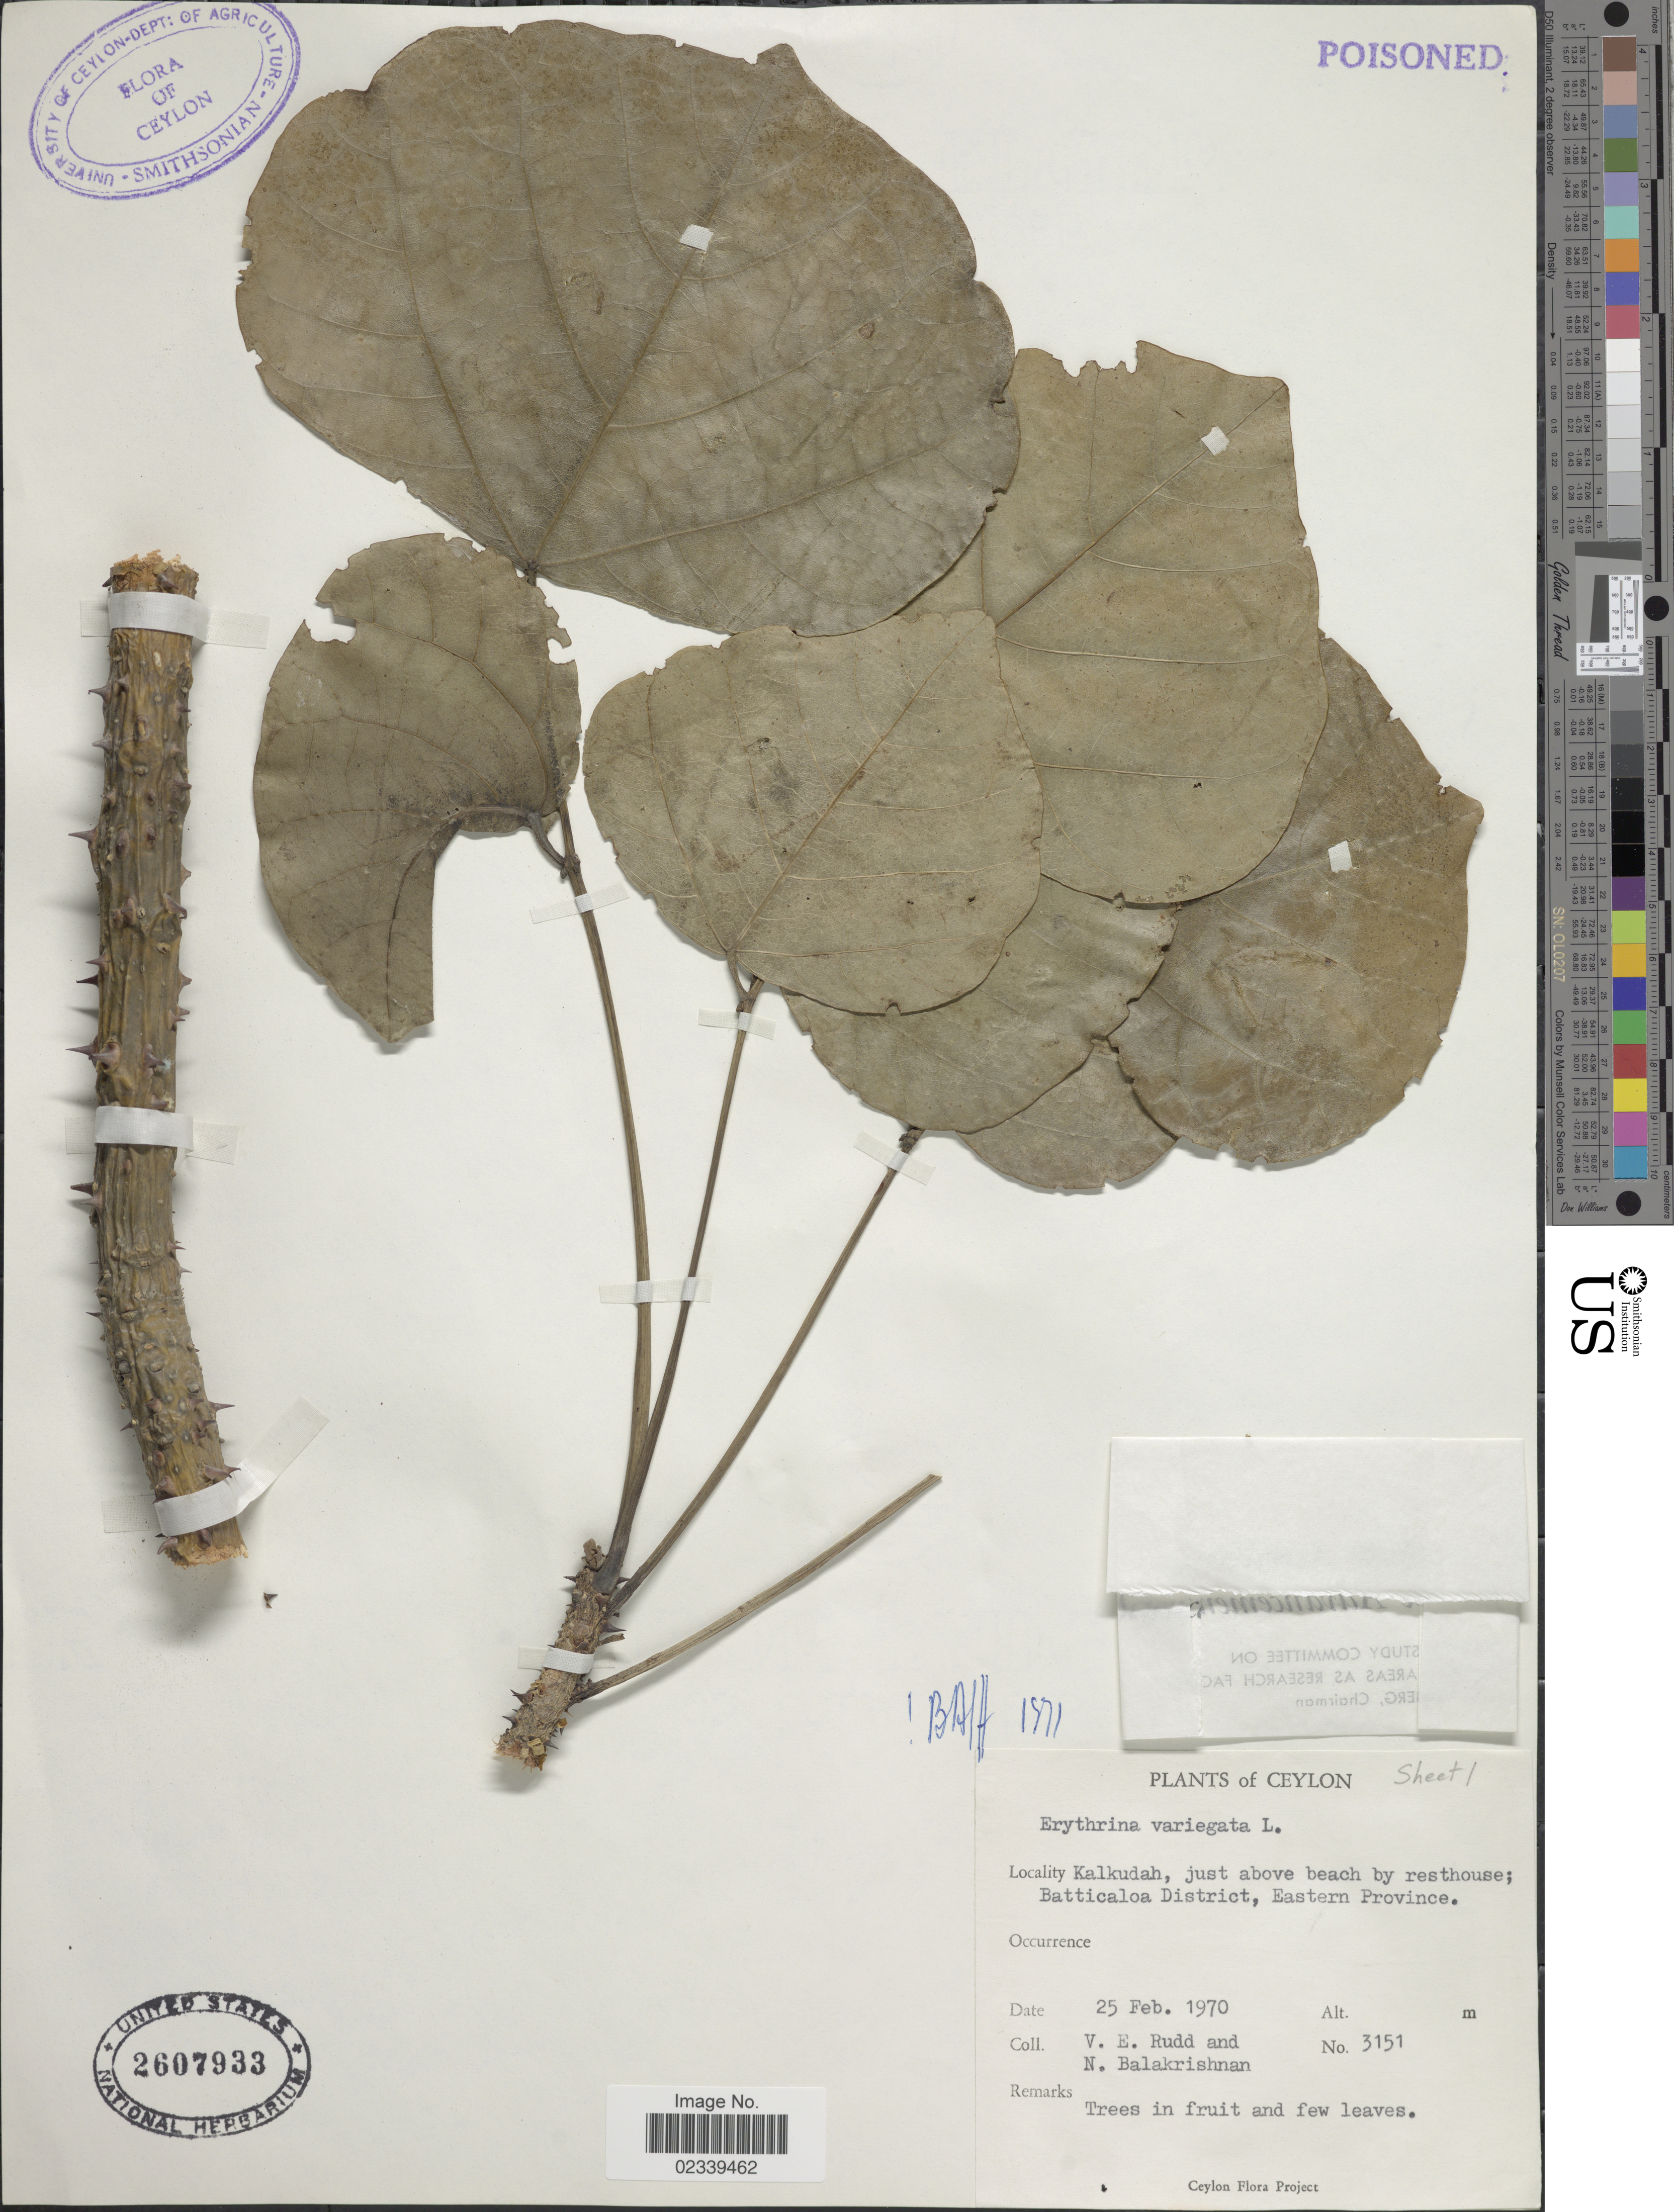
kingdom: Plantae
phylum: Tracheophyta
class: Magnoliopsida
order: Fabales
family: Fabaceae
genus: Erythrina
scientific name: Erythrina variegata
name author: L.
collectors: V. E. Rudd & N. Balakrishnan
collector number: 3151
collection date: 1970-02-25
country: Sri Lanka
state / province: Eastern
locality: Ceylon, Kalkudah, just above beach by resthouse; Batticaloa District.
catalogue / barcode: US 2607933